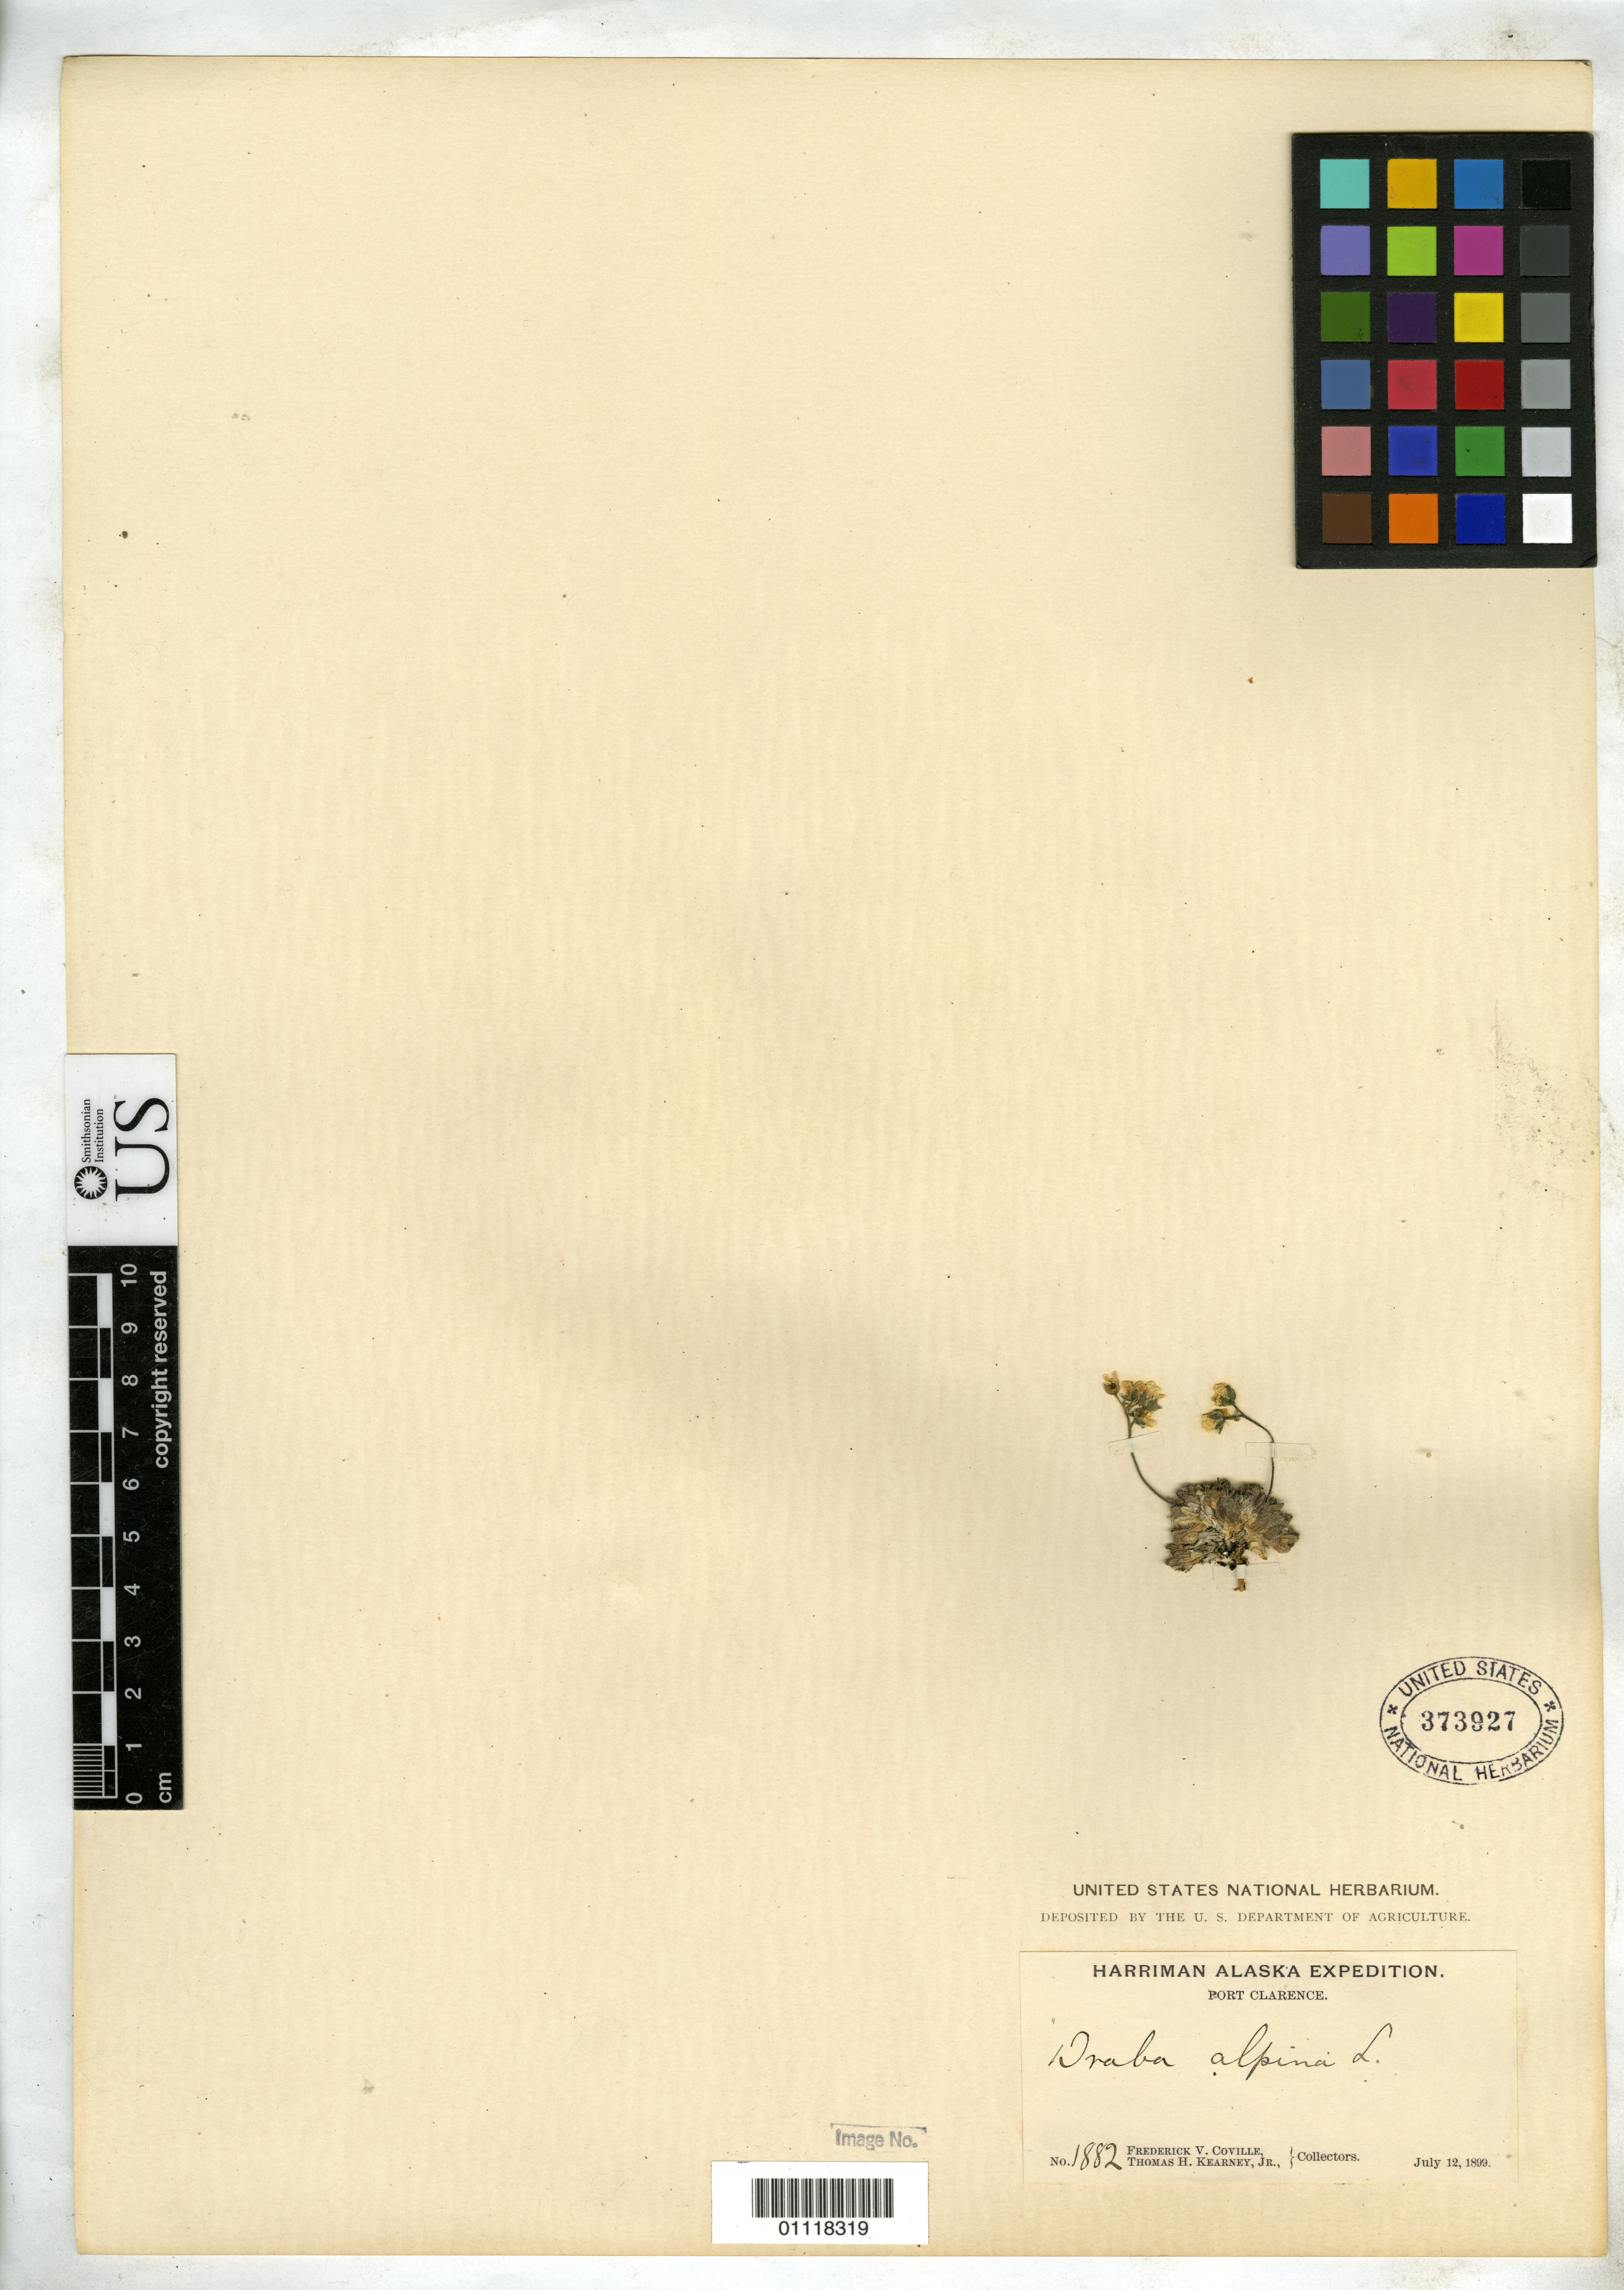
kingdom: Plantae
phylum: Tracheophyta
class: Magnoliopsida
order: Brassicales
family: Brassicaceae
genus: Draba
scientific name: Draba alpina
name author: L.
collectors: F. V. Coville & T. H. Kearney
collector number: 1882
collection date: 1899-07-12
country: United States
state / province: Alaska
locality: Port Clarence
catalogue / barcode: US 373927